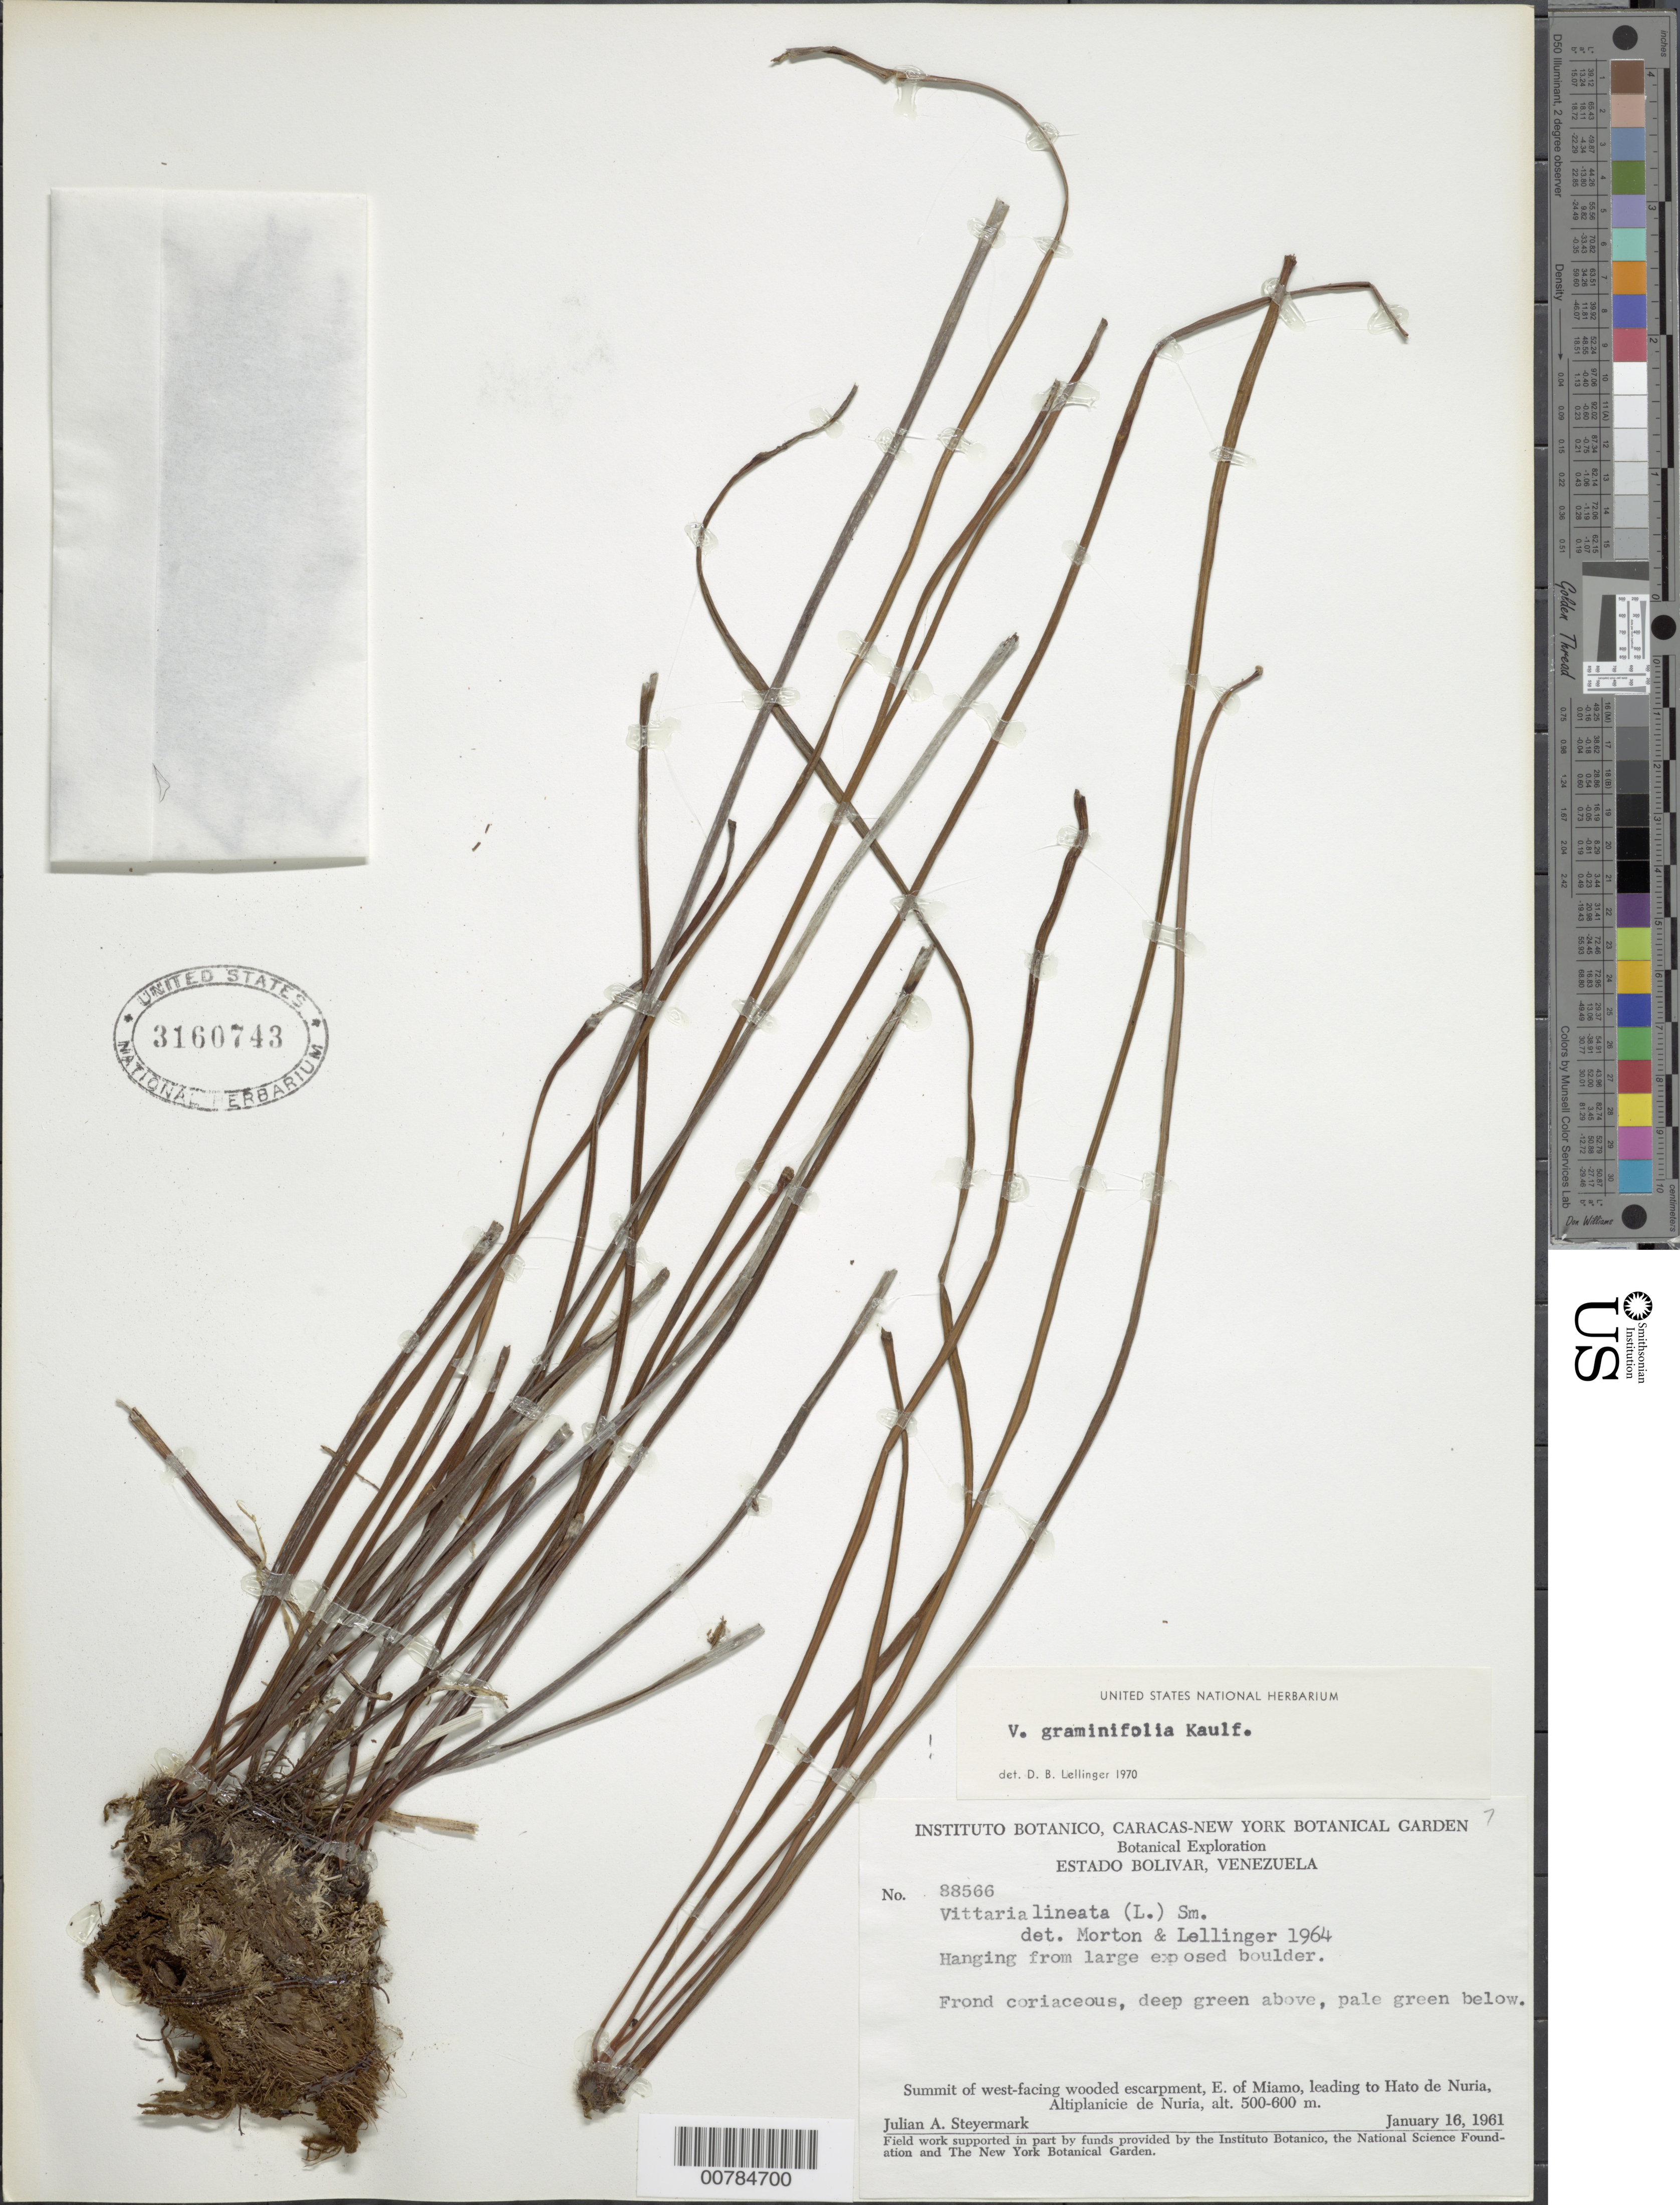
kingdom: Plantae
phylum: Tracheophyta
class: Polypodiopsida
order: Polypodiales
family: Pteridaceae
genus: Vittaria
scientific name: Vittaria lineata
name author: (L.) Sm.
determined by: Morton, C. V.; Lellinger, D. B.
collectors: J. Steyermark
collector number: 88566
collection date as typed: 16-Jan-61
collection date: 1961-01-16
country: Venezuela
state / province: Bolívar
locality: Miamo, E of, leading to Hato de Nuria, Altiplanicie de Nuria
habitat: Summit of W facing wooded escarpment; hanging from large exposed boulder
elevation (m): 500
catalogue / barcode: US 3160743